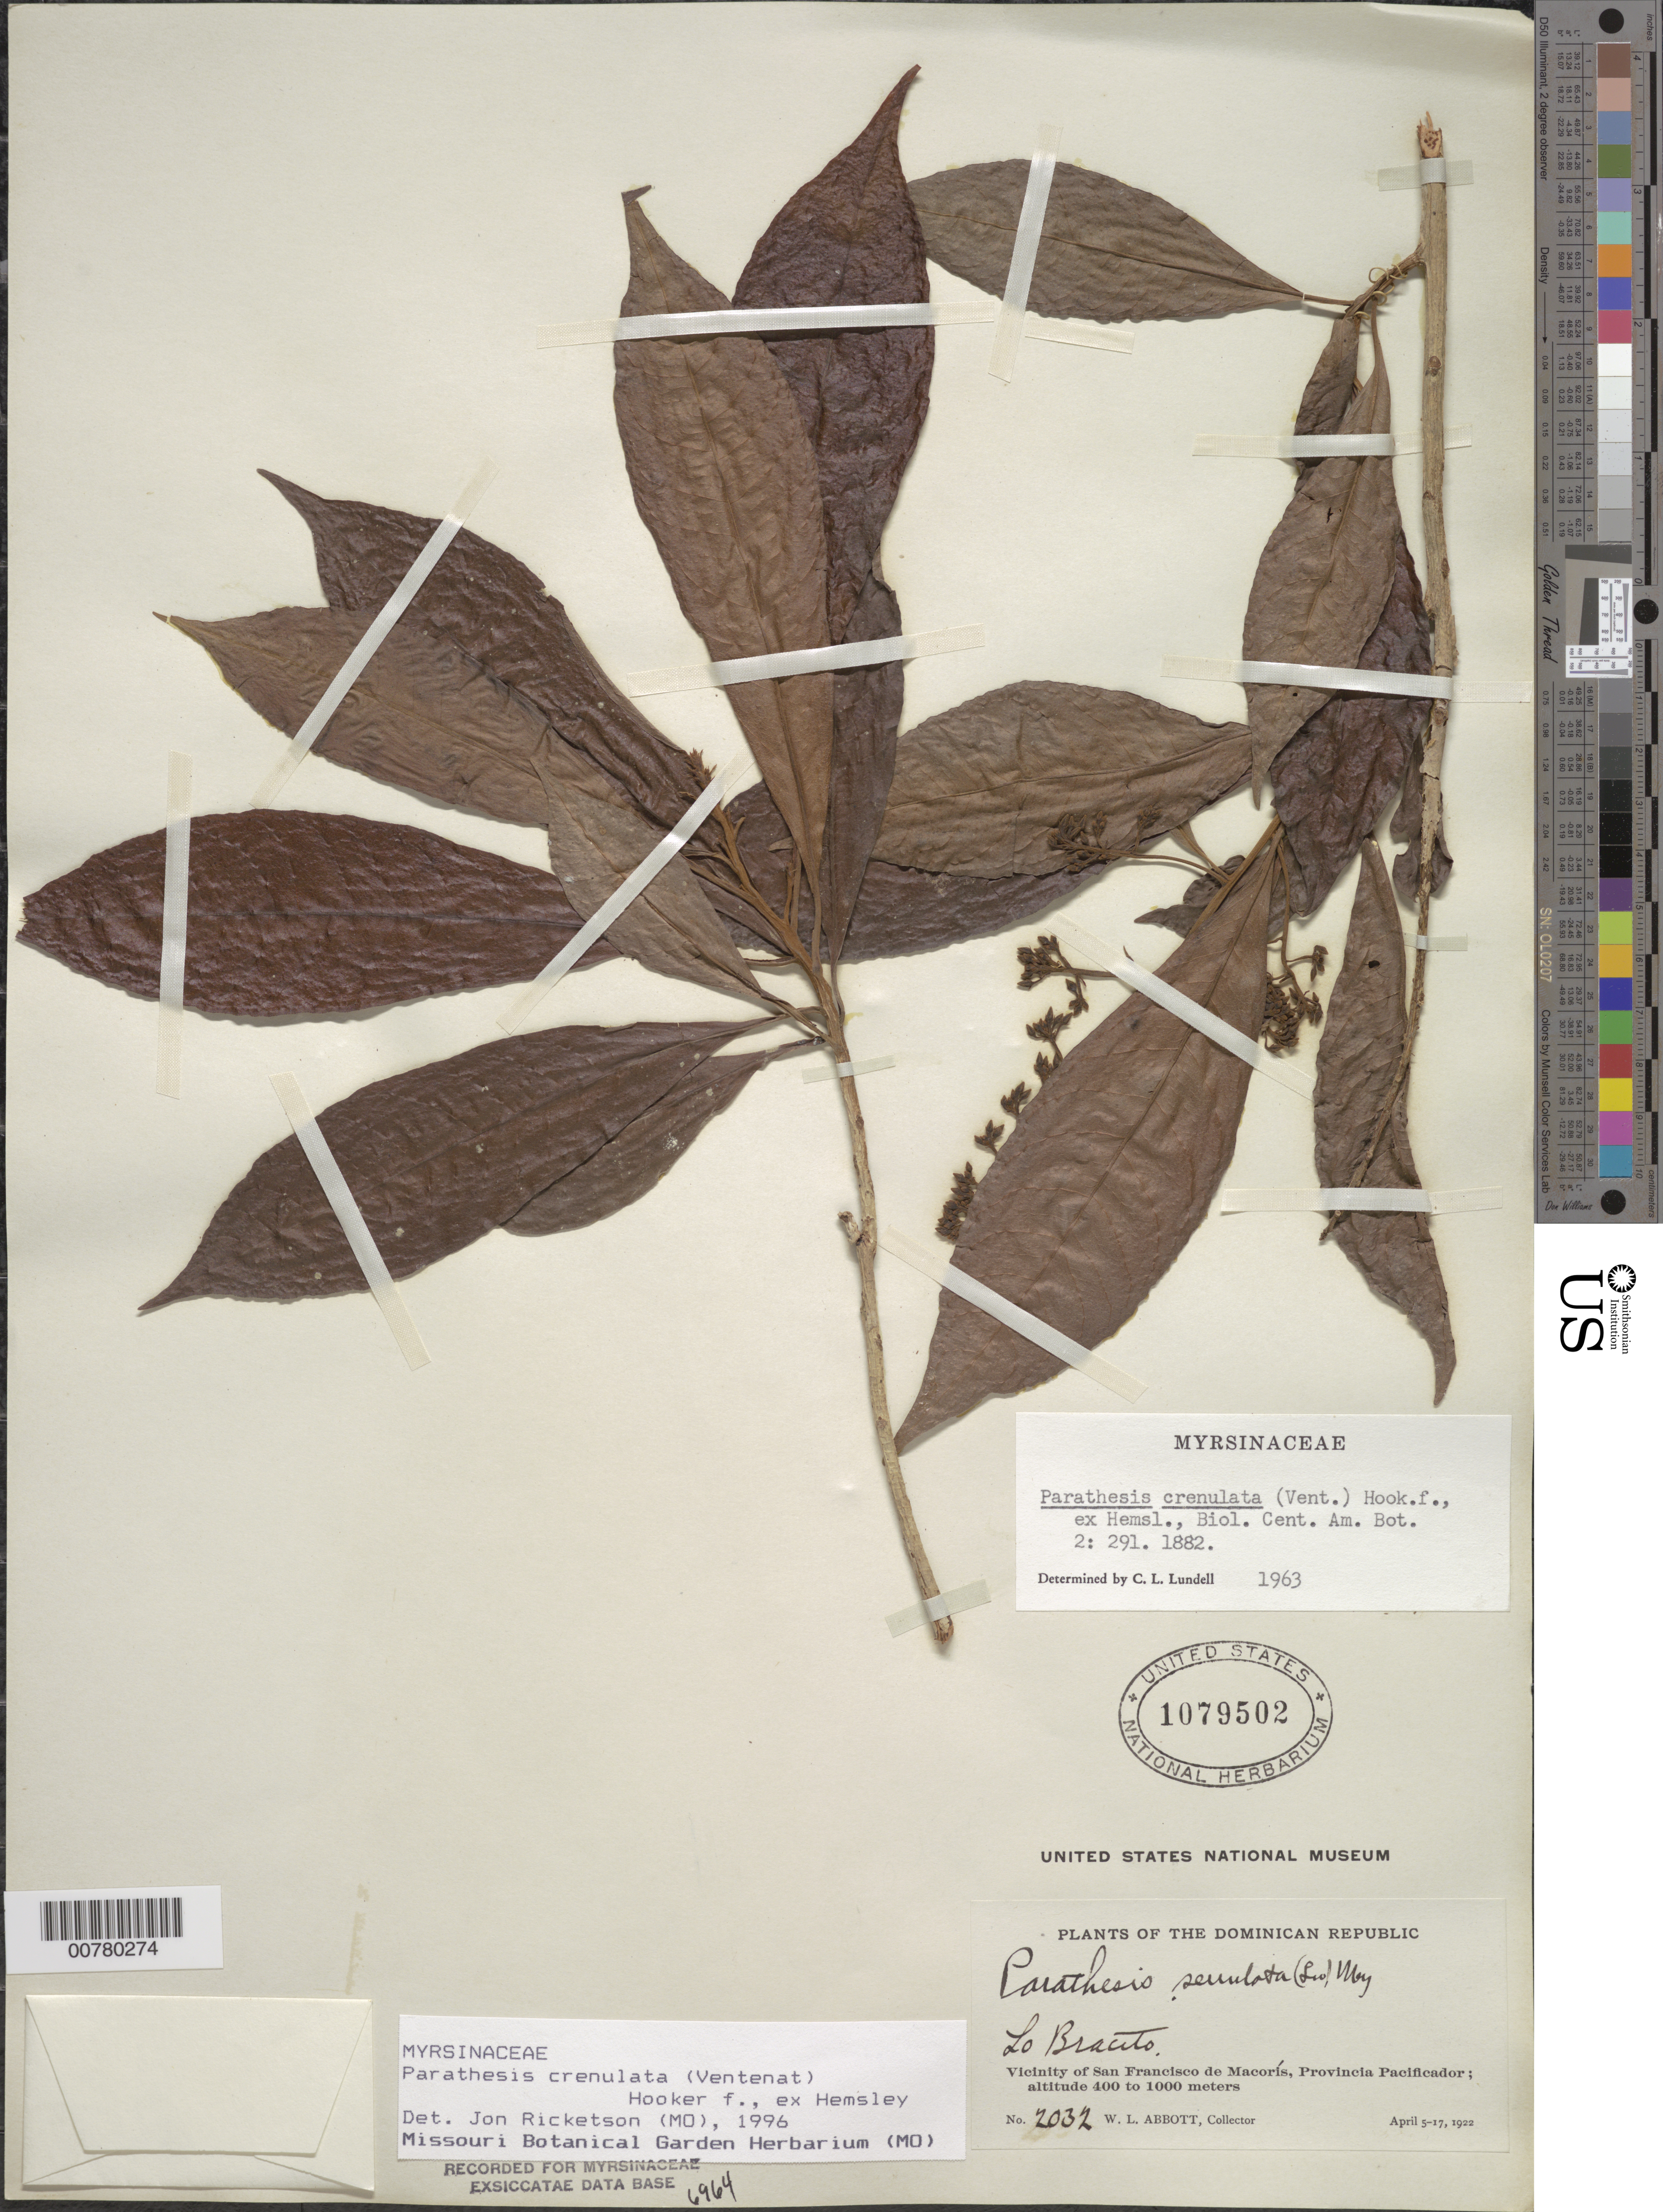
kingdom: Plantae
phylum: Tracheophyta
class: Magnoliopsida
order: Ericales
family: Primulaceae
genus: Parathesis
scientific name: Parathesis crenulata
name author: (Vent.) Hook. f. ex Hemsl.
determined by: Ricketson, Jon M., (MO), Missouri Botanical Garden (UNITED STATES)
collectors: W. L. Abbott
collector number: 2032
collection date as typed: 05 Apr 1922 to 17 Apr 1922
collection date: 1922-04-05/1922-04-17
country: Dominican Republic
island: Hispaniola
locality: Province of Pacificador?, vicinity of San Francisco de Macoris, Lo Bracito.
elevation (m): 400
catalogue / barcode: US 1079502